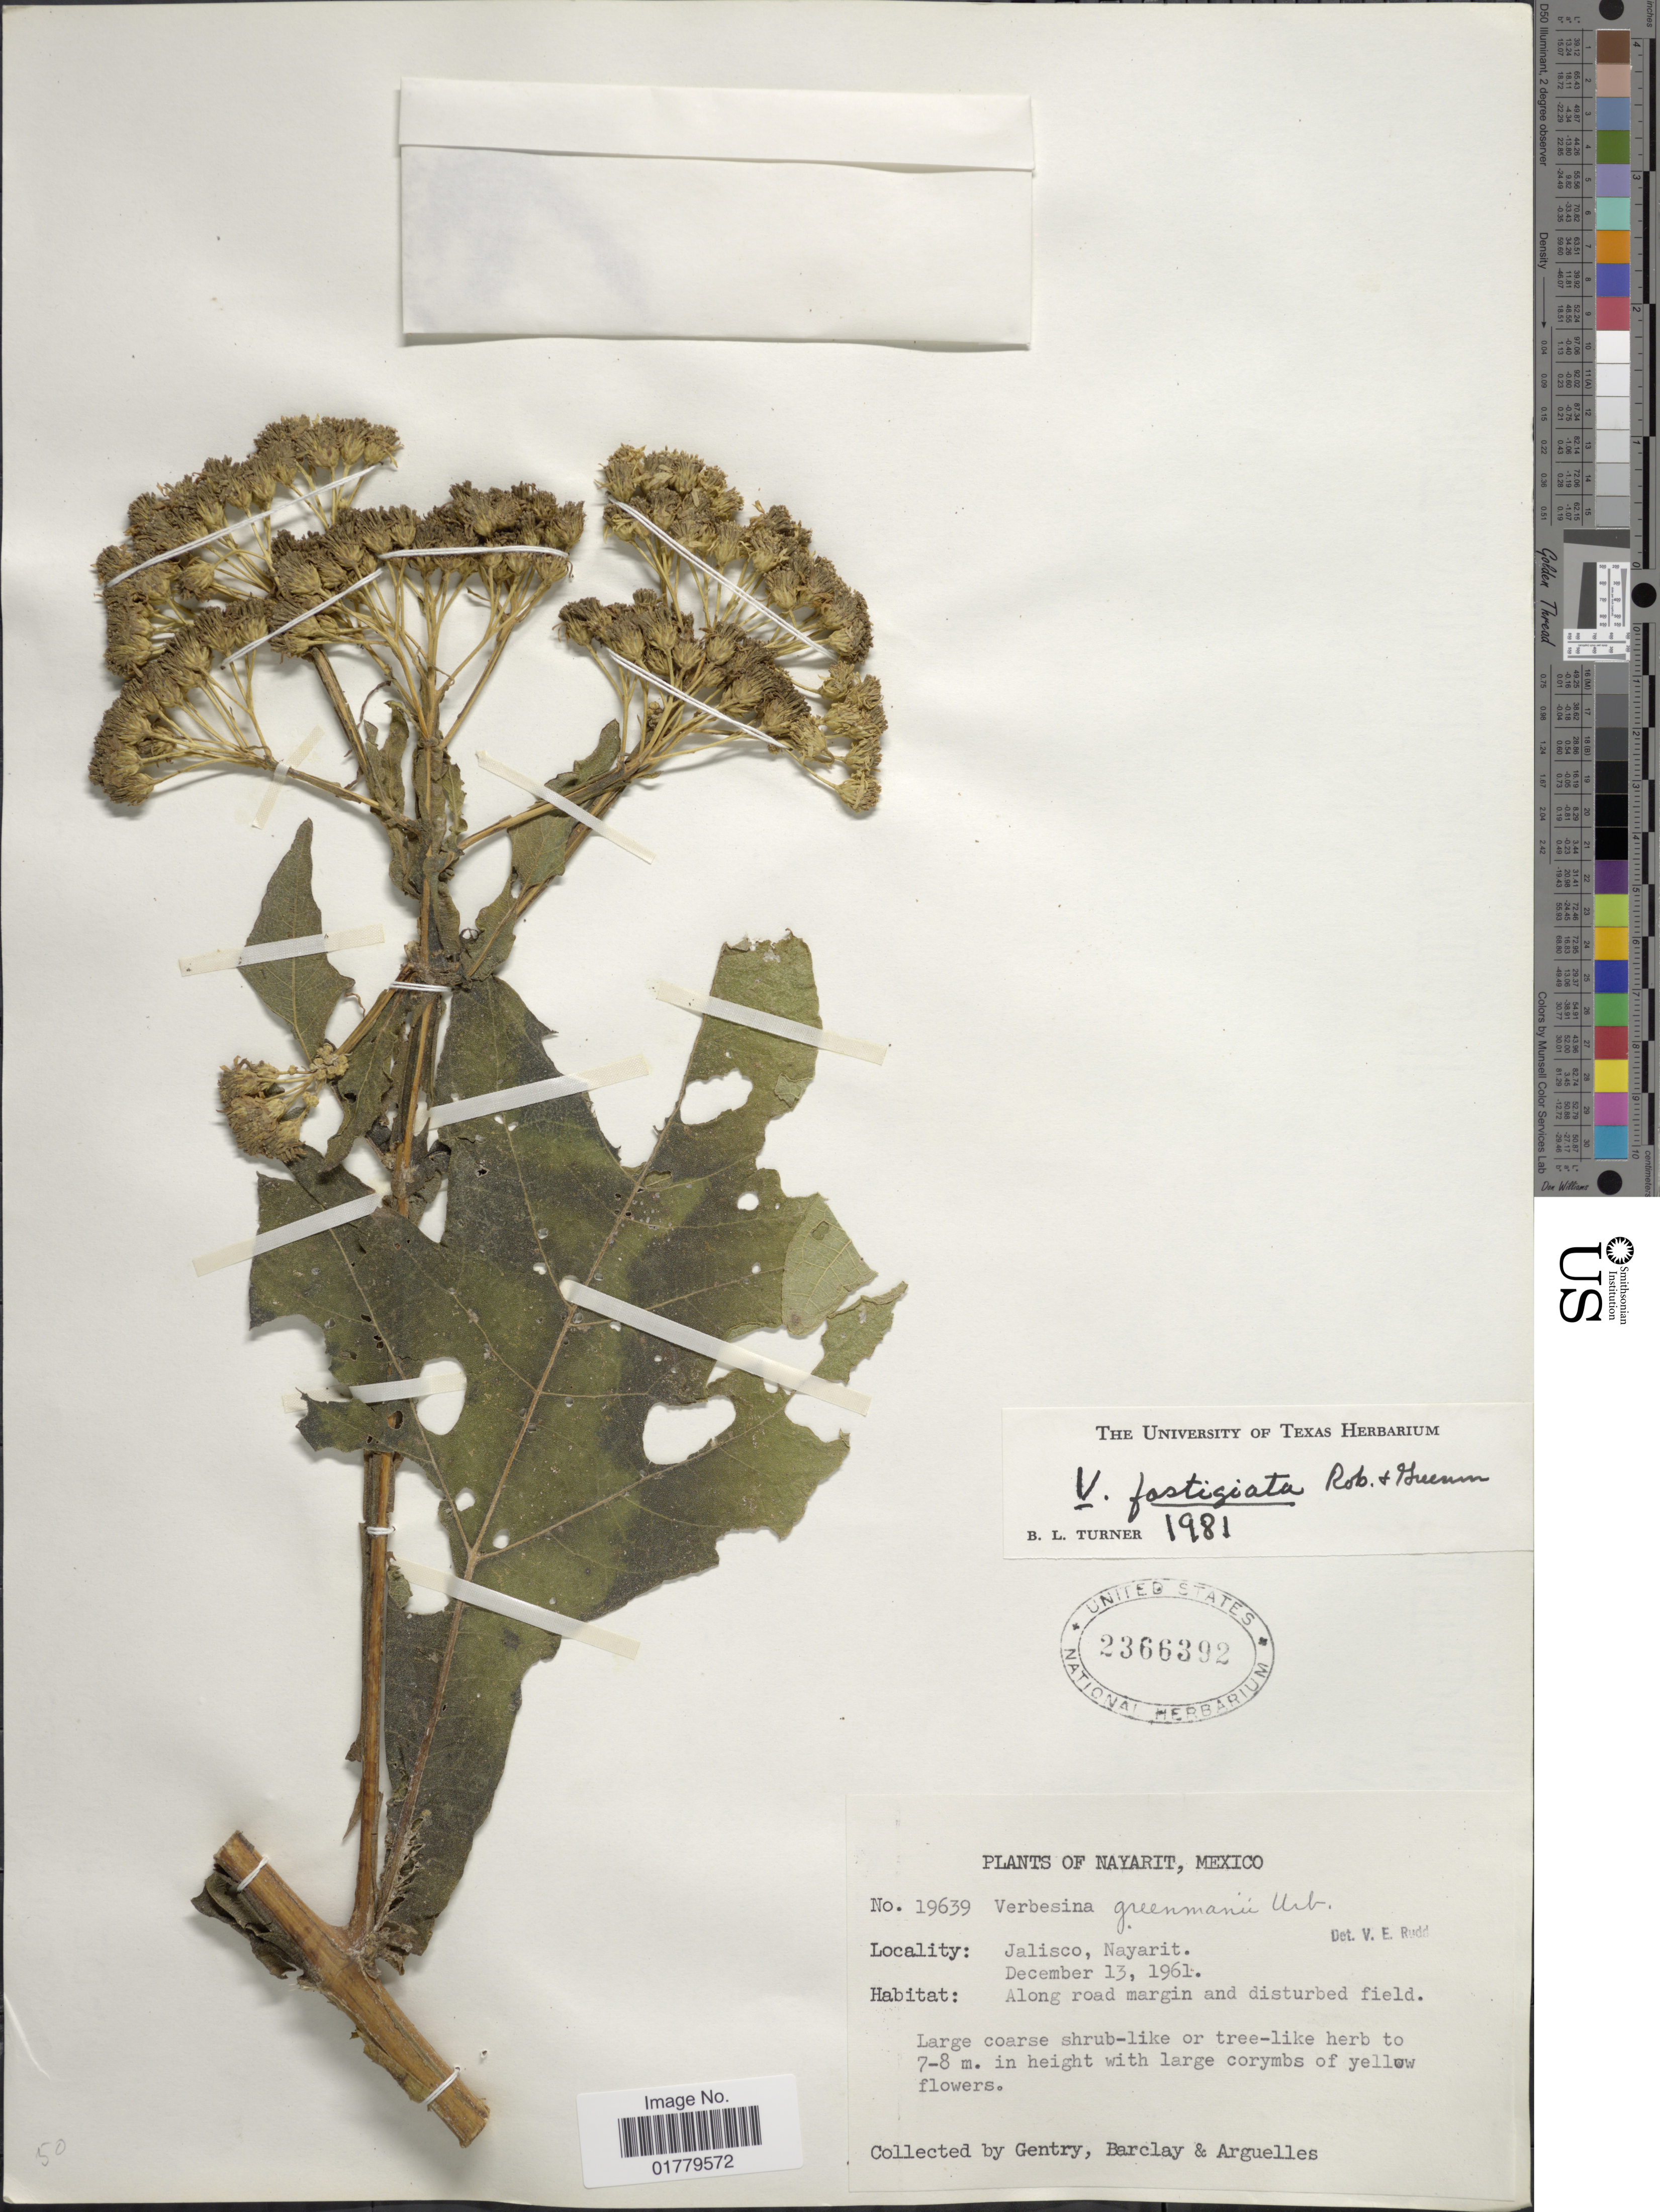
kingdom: Plantae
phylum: Tracheophyta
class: Magnoliopsida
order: Asterales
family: Asteraceae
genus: Verbesina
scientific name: Verbesina fastigiata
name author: B.L. Rob. & Greenm.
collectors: Gentry, --, -- Barclay & Arguelles, --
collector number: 19639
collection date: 1961-12-13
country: Mexico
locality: Jalisco, Nayarit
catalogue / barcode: US 2366392